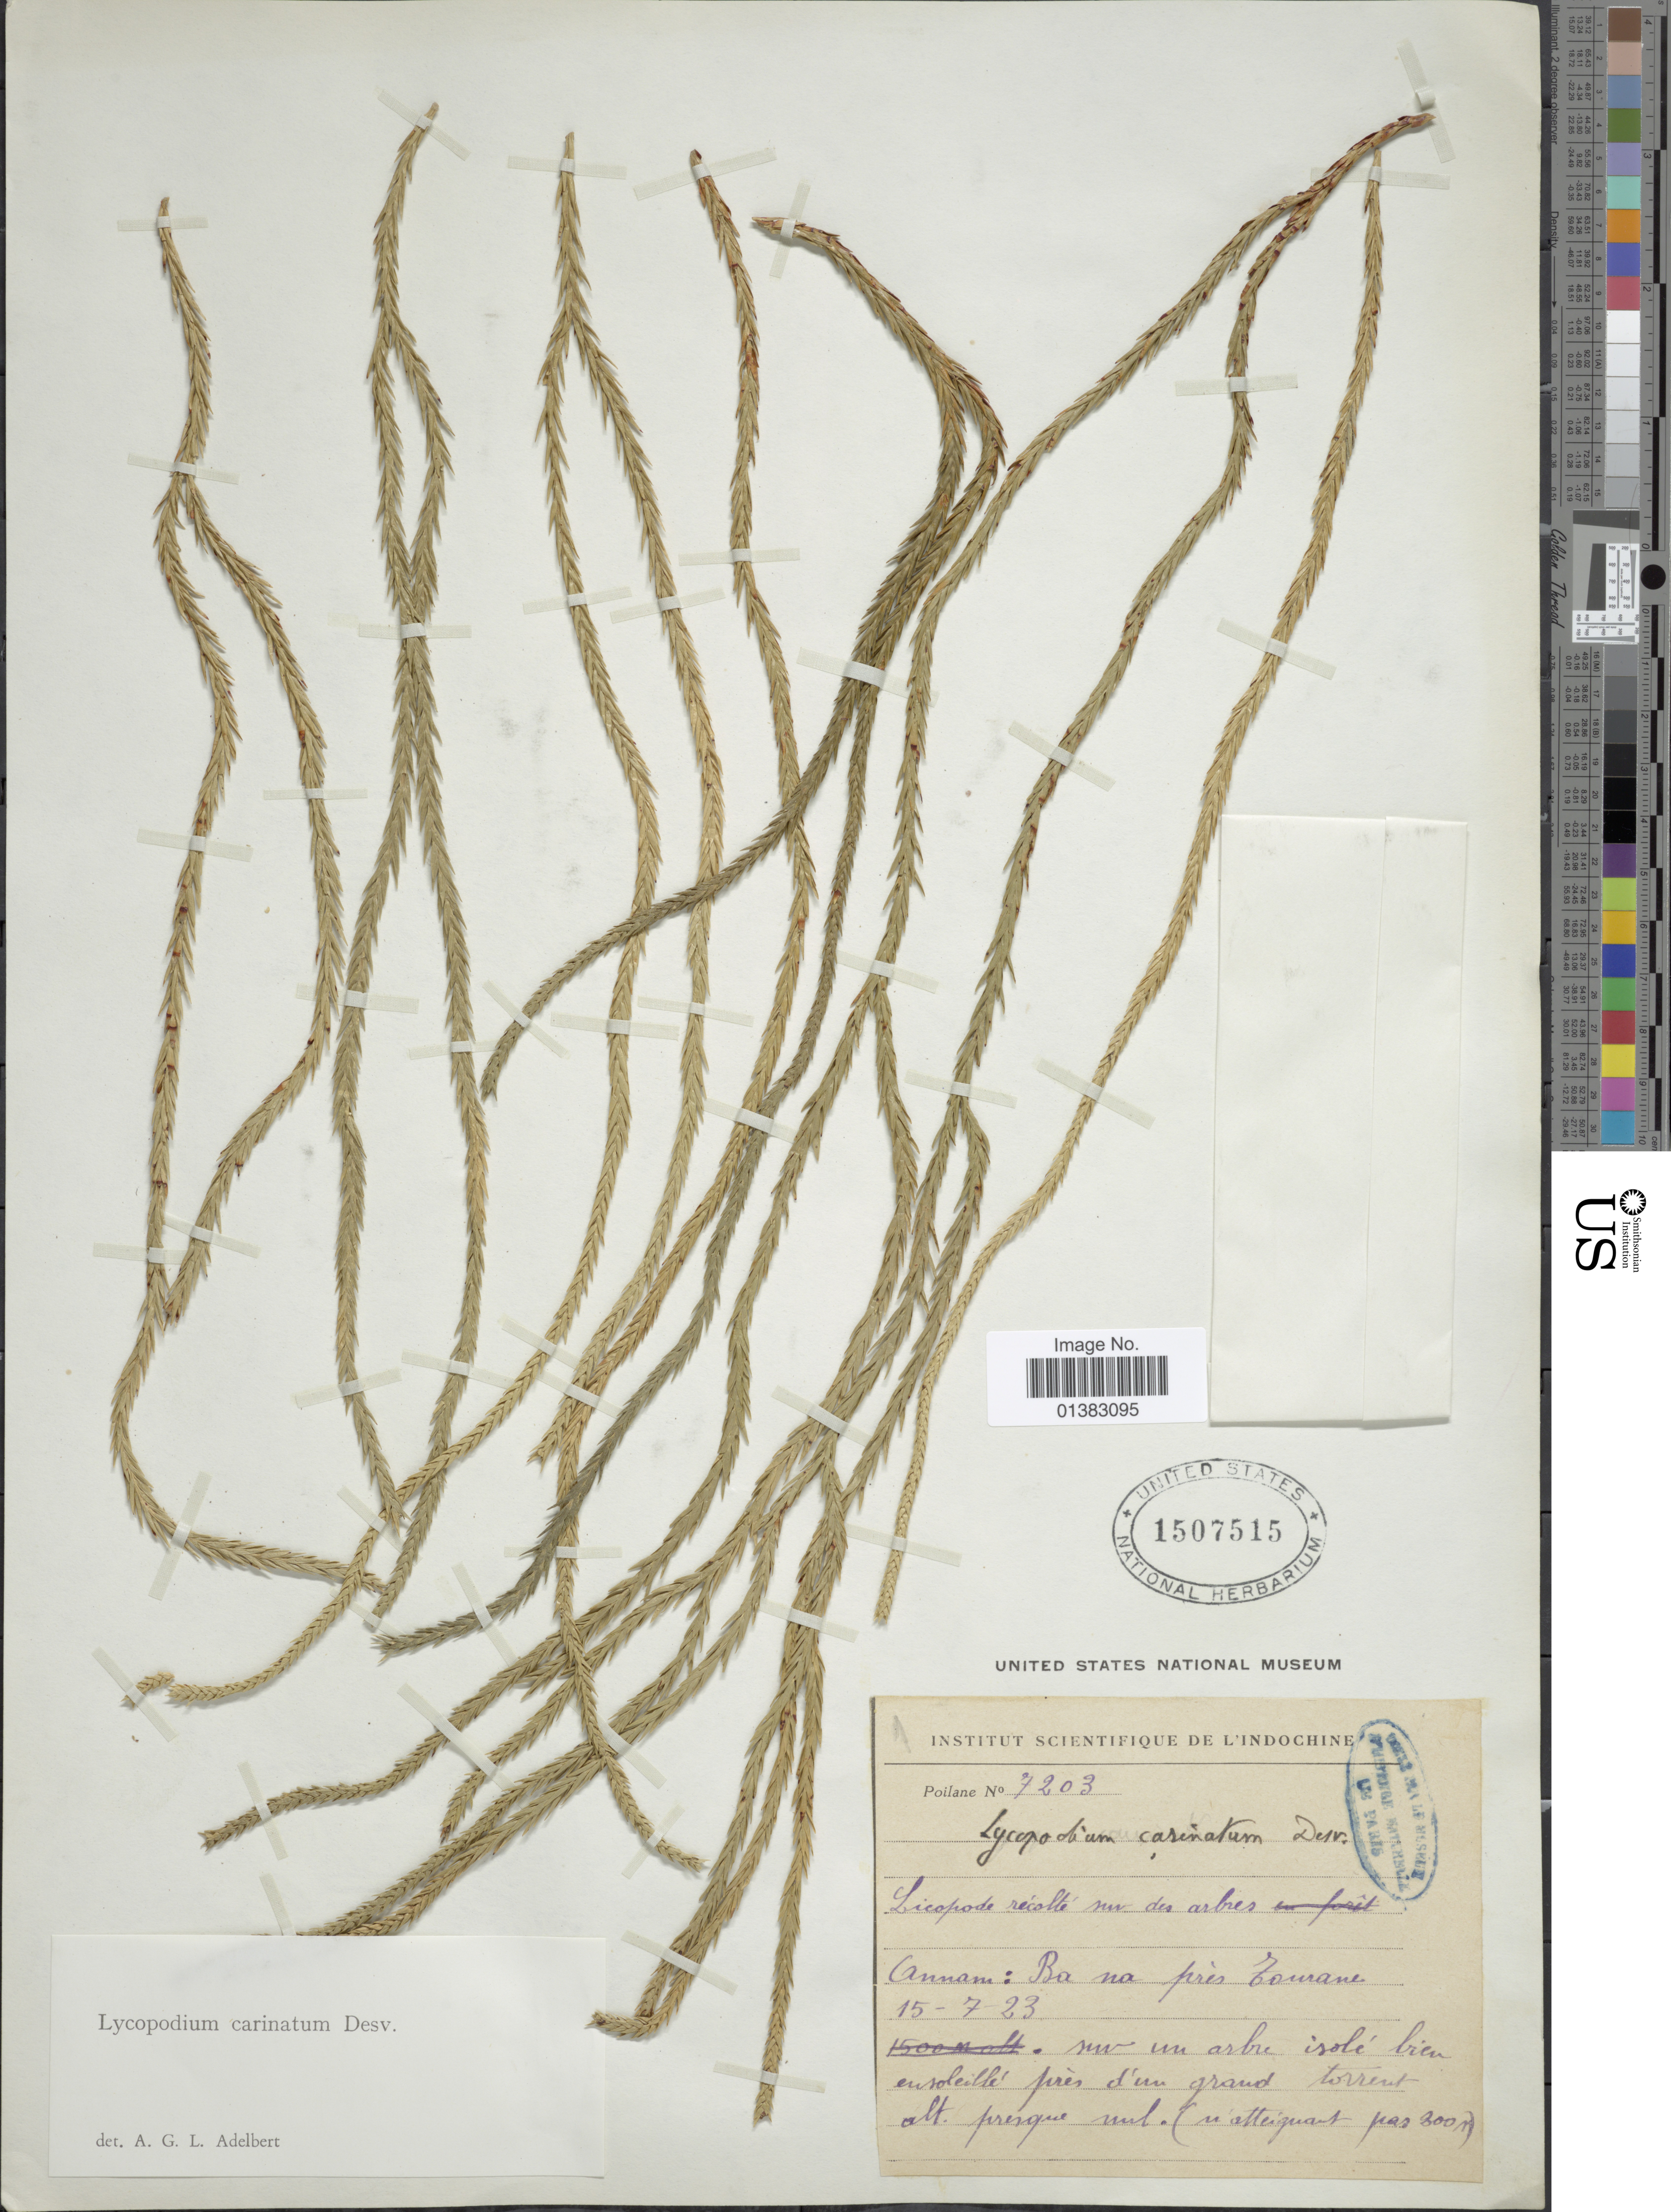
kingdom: Plantae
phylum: Tracheophyta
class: Lycopodiopsida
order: Lycopodiales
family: Lycopodiaceae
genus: Phlegmariurus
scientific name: Phlegmariurus carinatus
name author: (Desv.) Ching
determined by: Field, A. R.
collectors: -. Poilane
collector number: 7203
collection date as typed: Transcribed d/m/y: 15/7/23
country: Vietnam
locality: Annam: Ba na prés Tourane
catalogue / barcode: US 1507515